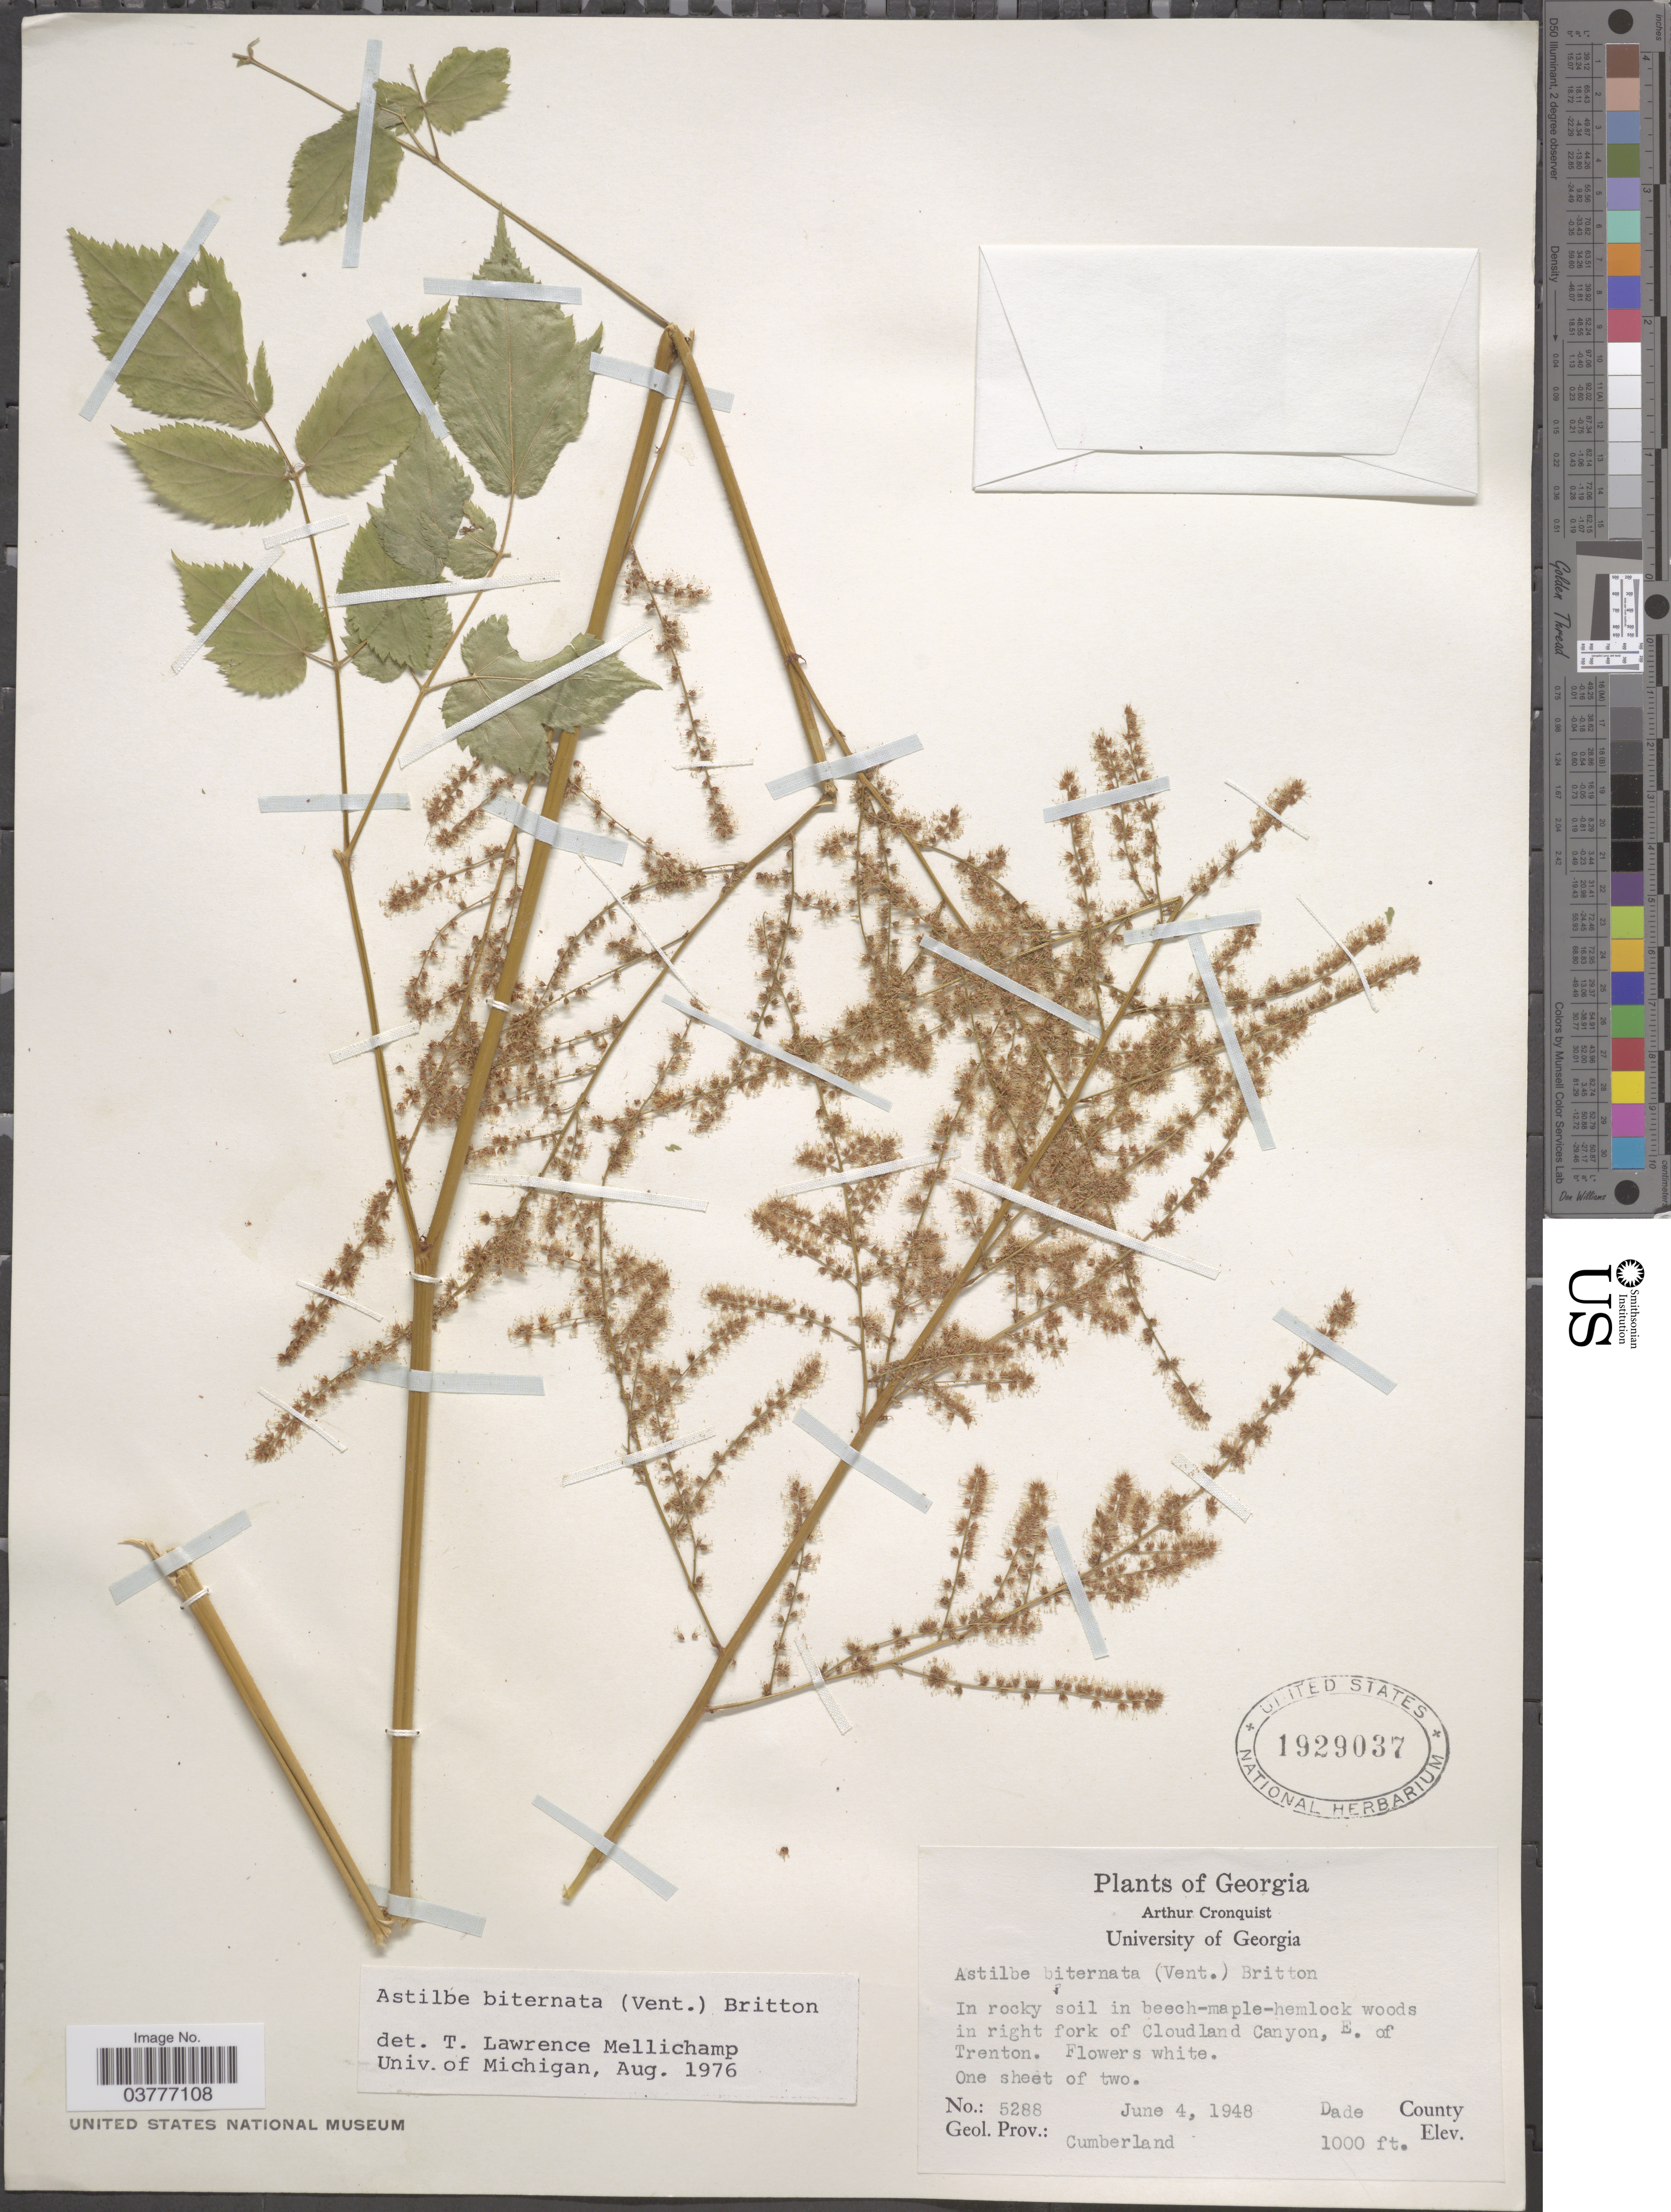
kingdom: Plantae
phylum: Tracheophyta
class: Magnoliopsida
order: Saxifragales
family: Saxifragaceae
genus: Astilbe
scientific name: Astilbe biternata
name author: (Vent.) Britton ex Kearney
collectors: A. J. Cronquist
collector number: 5288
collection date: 1948-06-04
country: United States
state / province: Georgia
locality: In beech-maple-hemlock woods in right fork of Cloudland Canyon, E. of Trenton. Geol. Prov.: Cumberland. Dade County.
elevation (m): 305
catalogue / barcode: US 1929037